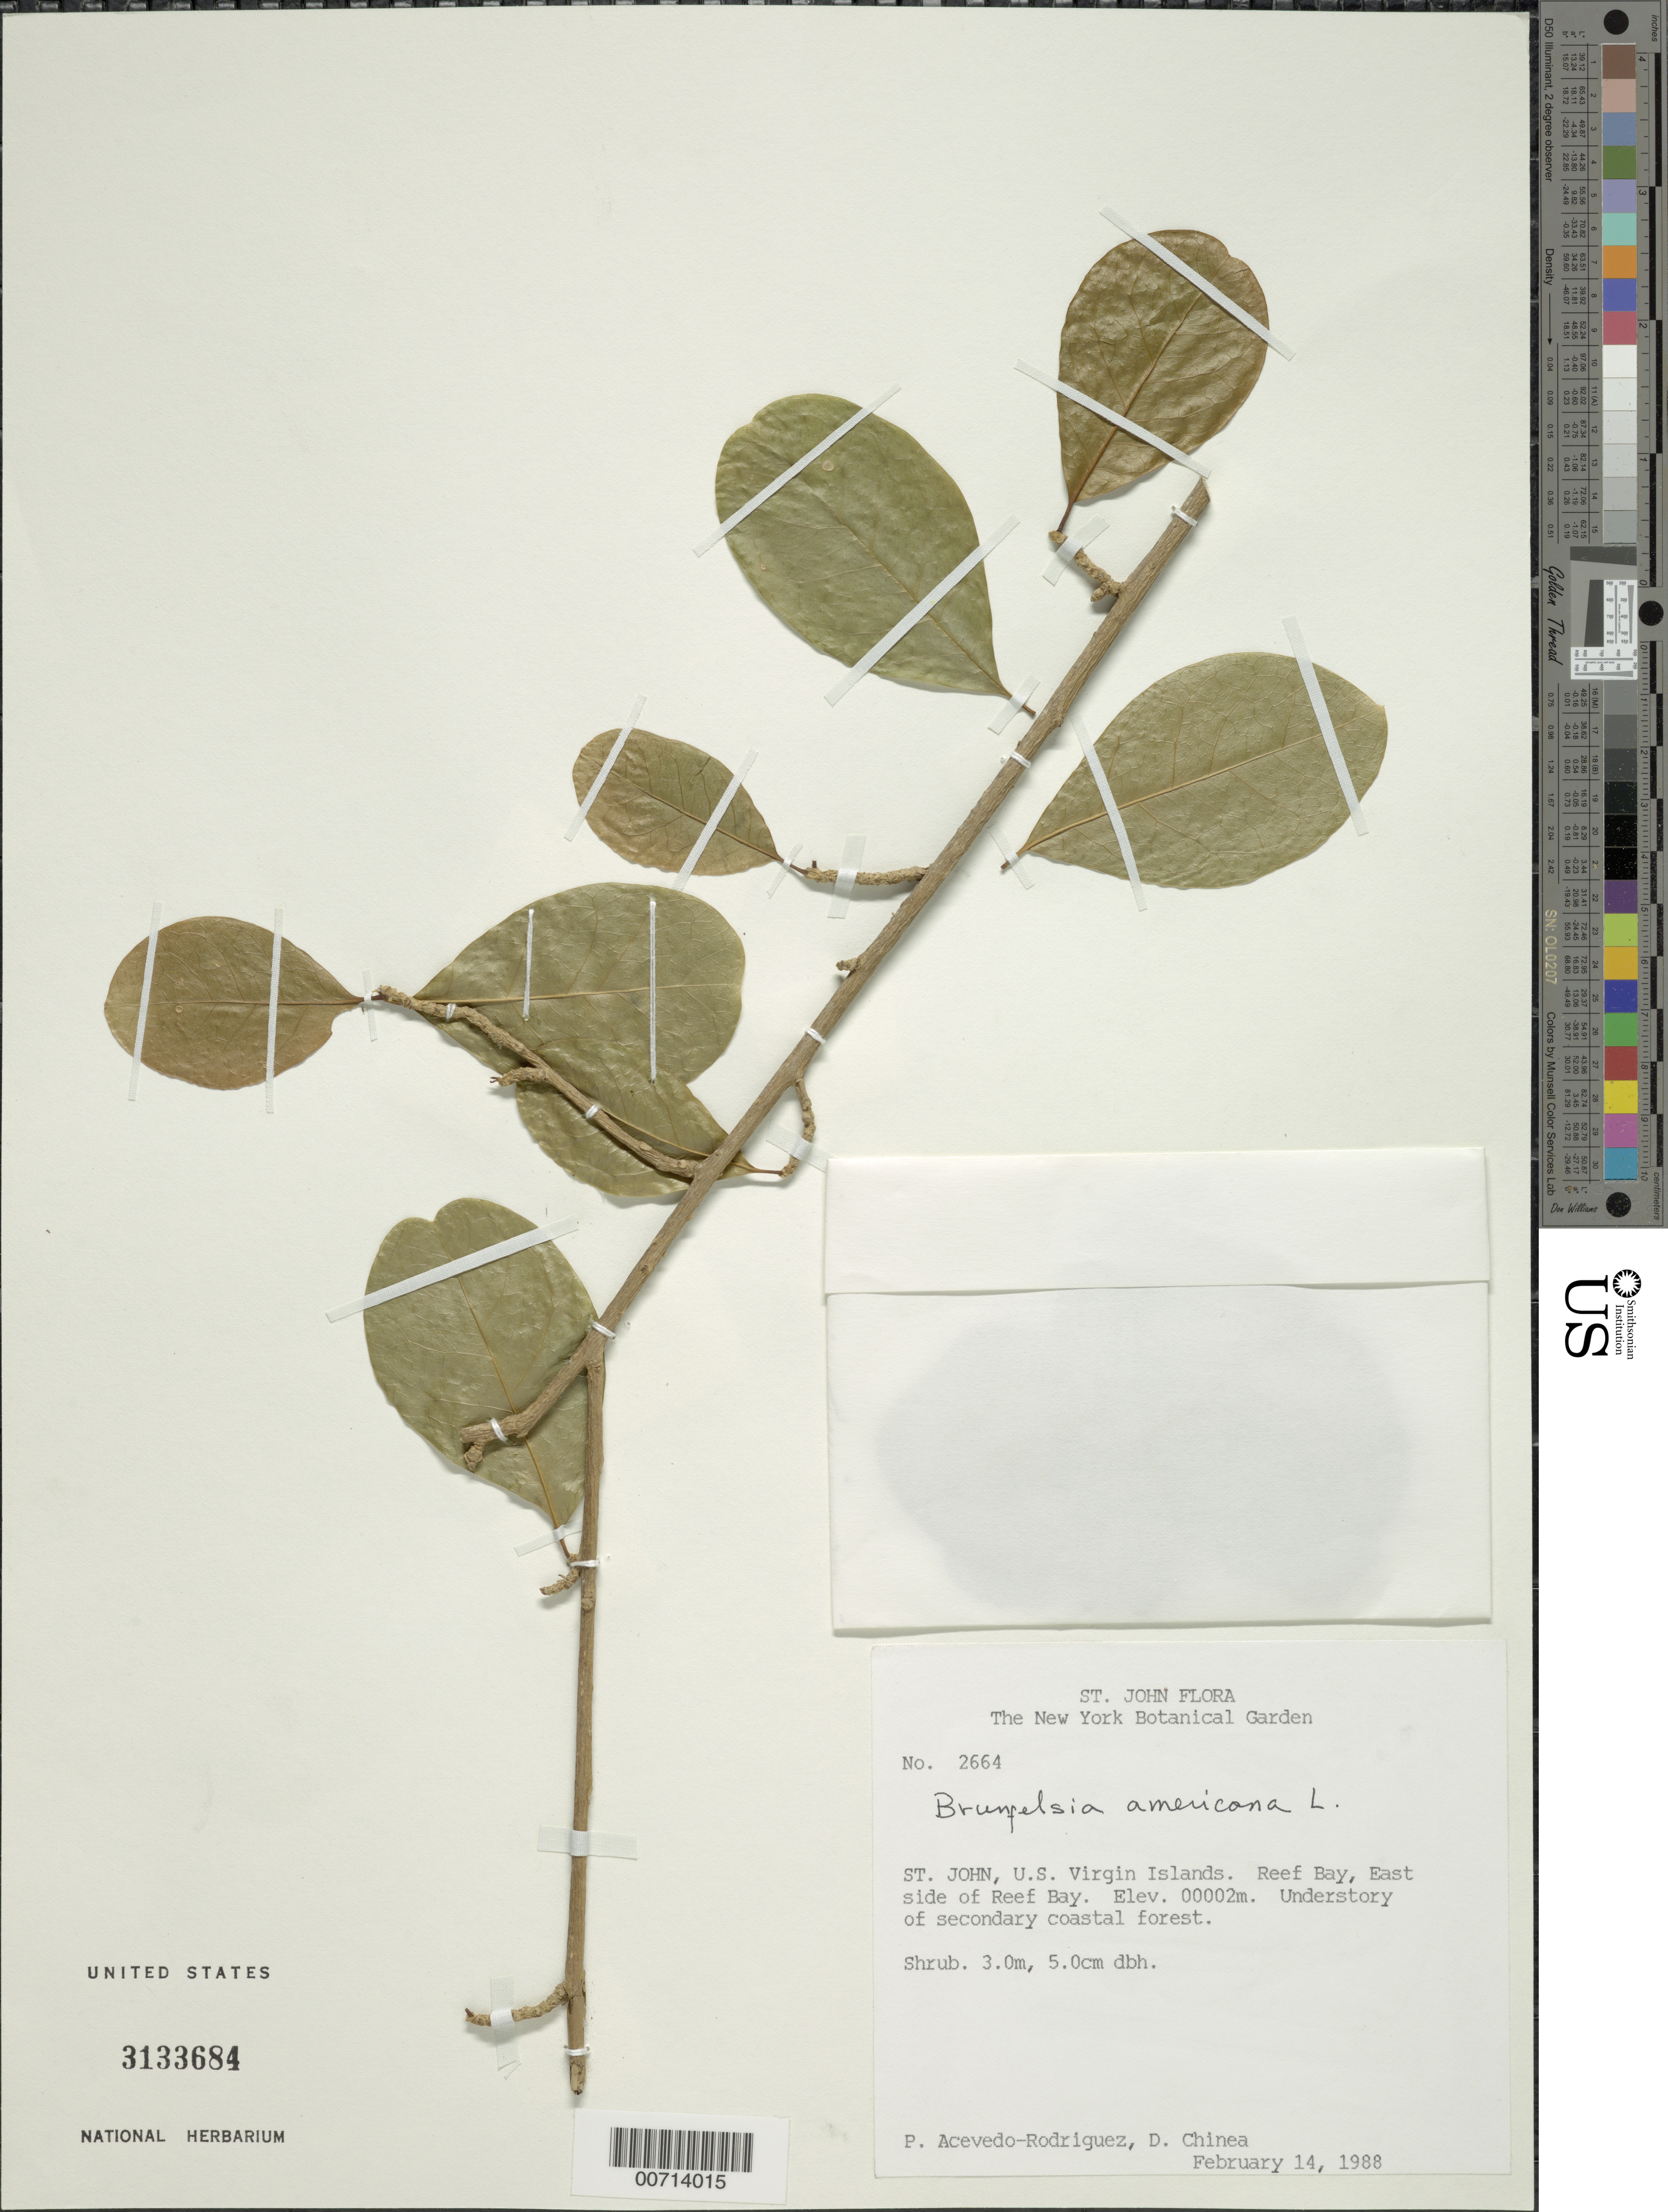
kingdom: Plantae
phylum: Tracheophyta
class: Magnoliopsida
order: Solanales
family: Solanaceae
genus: Brunfelsia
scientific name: Brunfelsia americana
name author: L.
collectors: P. Acevedo-Rodr. & D. Chinea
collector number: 2664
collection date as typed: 15 Feb 1988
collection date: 1988-02-15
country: U.S. Virgin Islands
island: St. John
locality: East side of Reef Bay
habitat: Understory of secondary coastal forest.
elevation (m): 2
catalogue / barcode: US 3133684